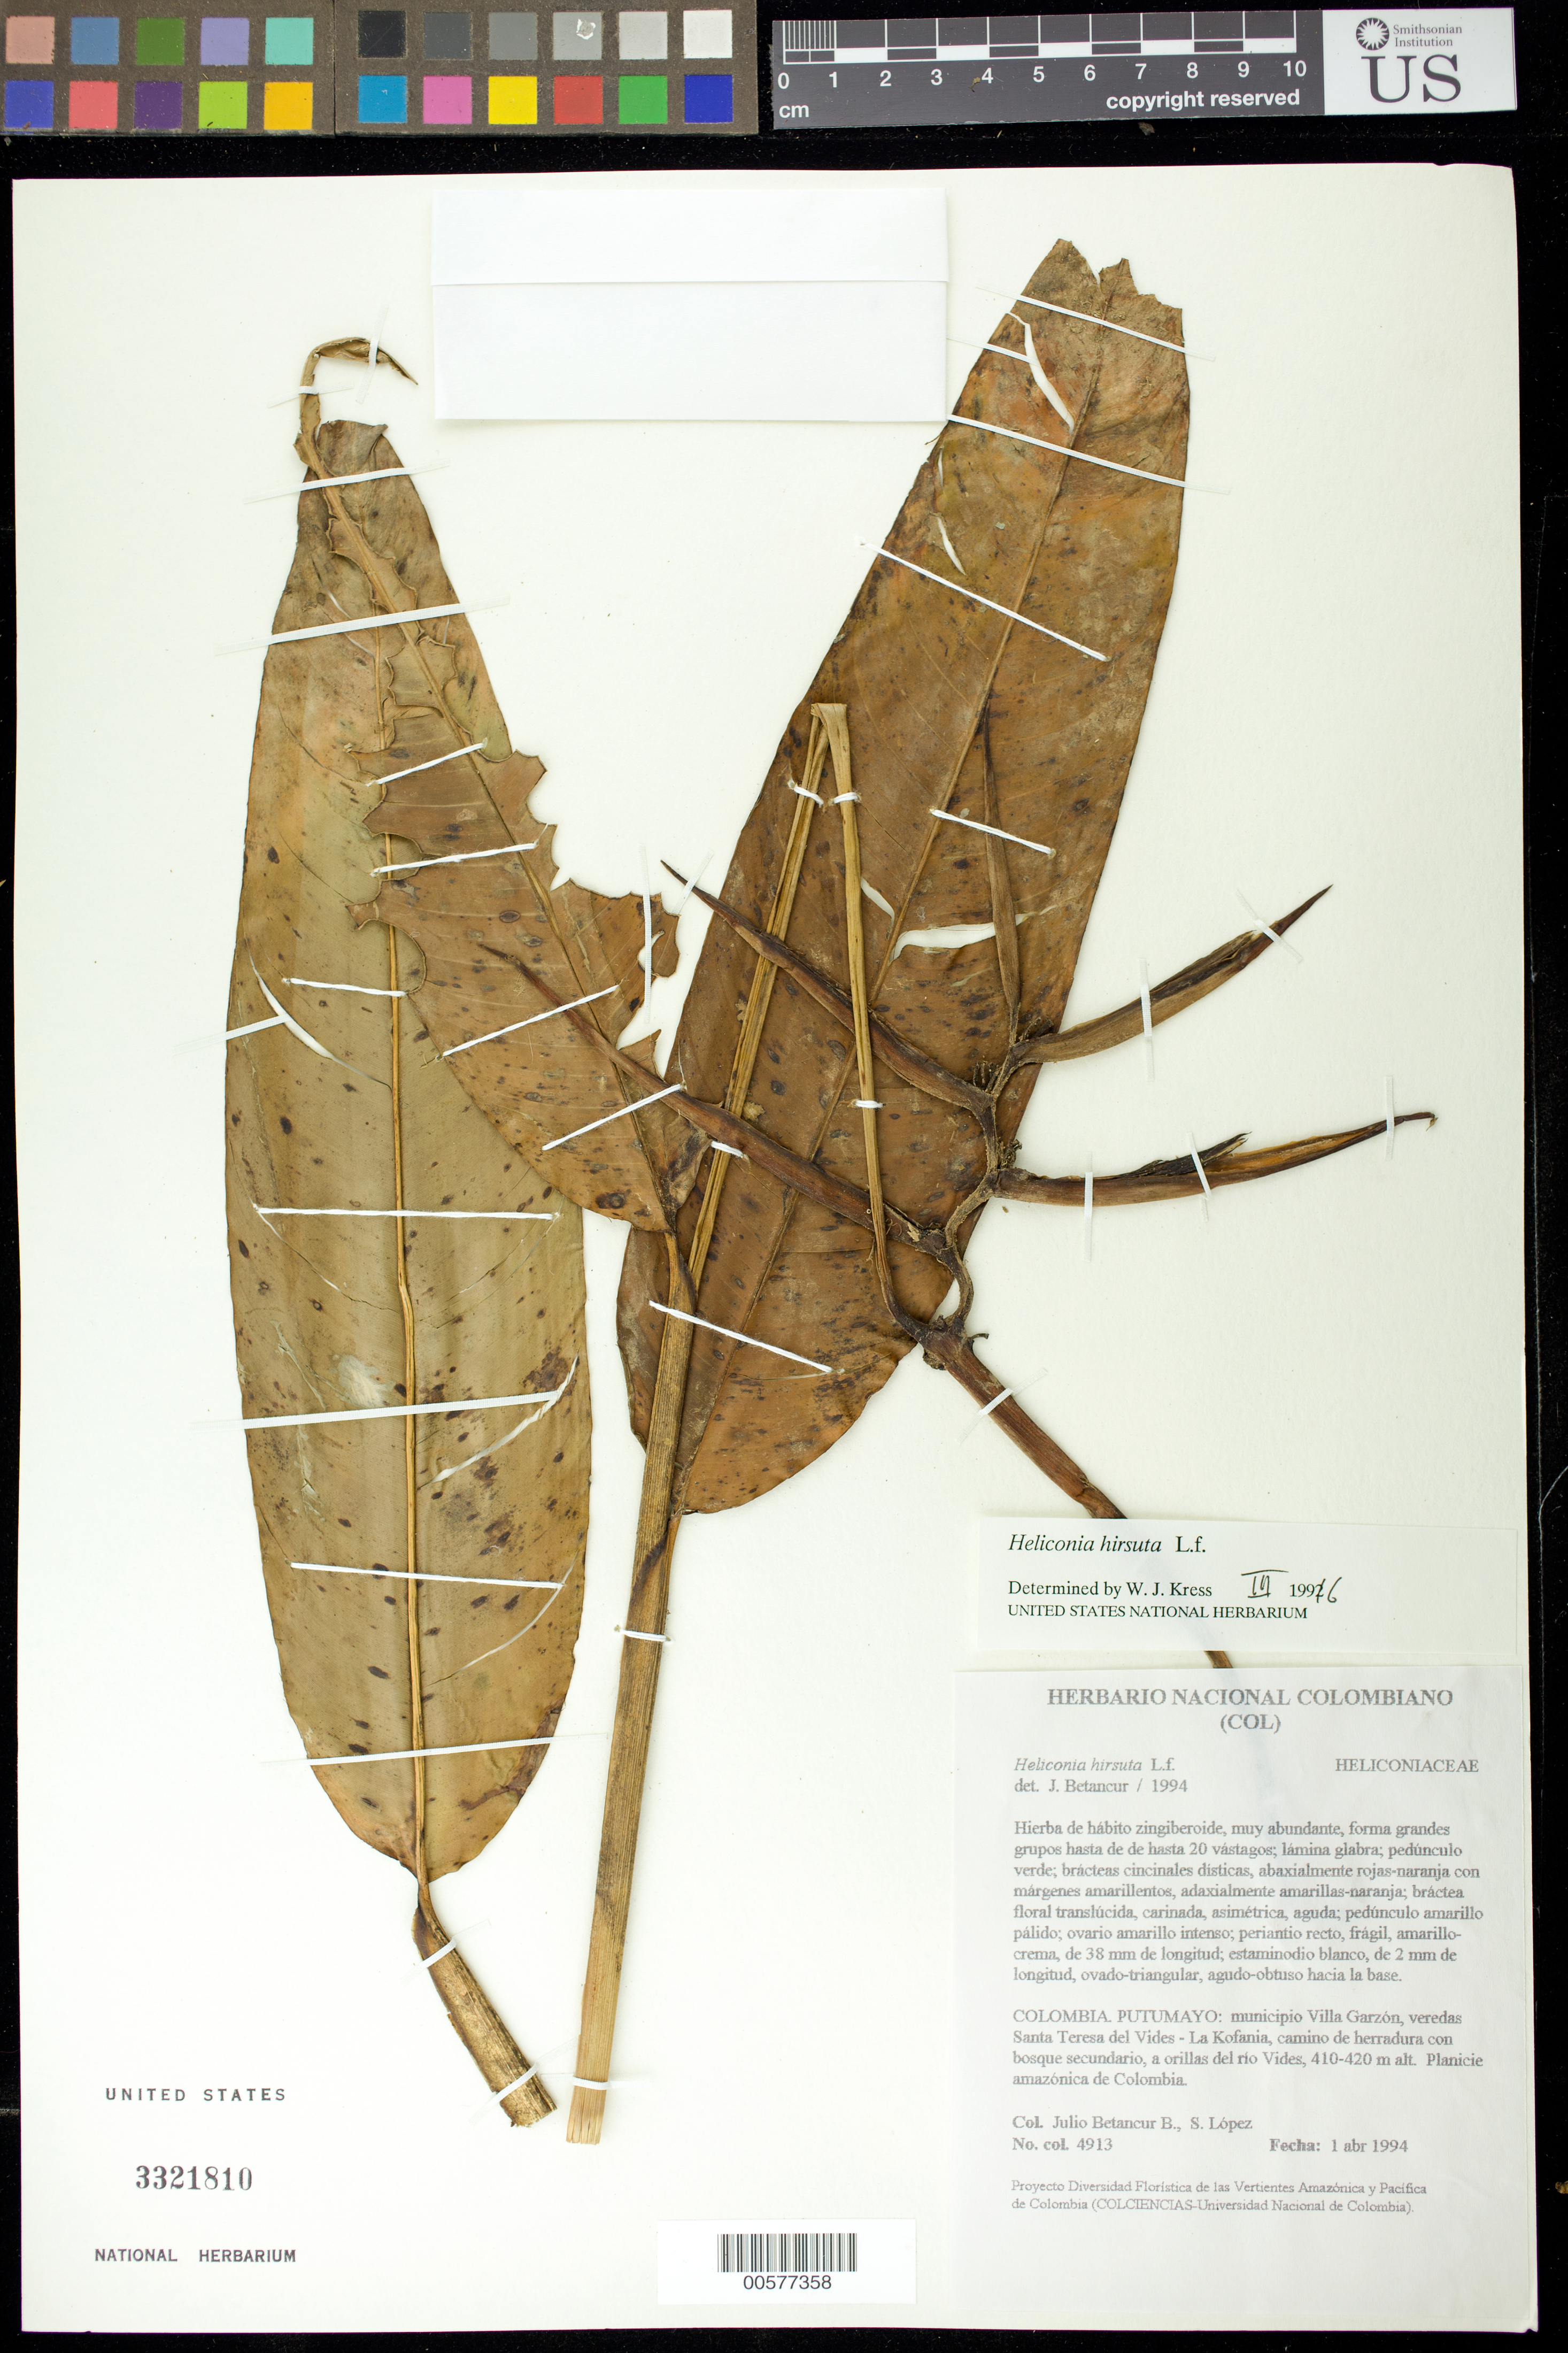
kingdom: Plantae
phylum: Tracheophyta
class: Liliopsida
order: Zingiberales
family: Heliconiaceae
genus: Heliconia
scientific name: Heliconia hirsuta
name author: L. f.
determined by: Betancur, J. C.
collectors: J. C. Betancur & S. Lopez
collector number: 4913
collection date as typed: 01 Apr 1994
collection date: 1994-04-01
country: Colombia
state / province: Putumayo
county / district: Villa Garzon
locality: Along Santa Teresa del Vides and La Kofania trails, pack animal trail with secondary forest, next to Rio Vides, Amazonian plain in Columbia.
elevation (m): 410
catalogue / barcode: US 3321810